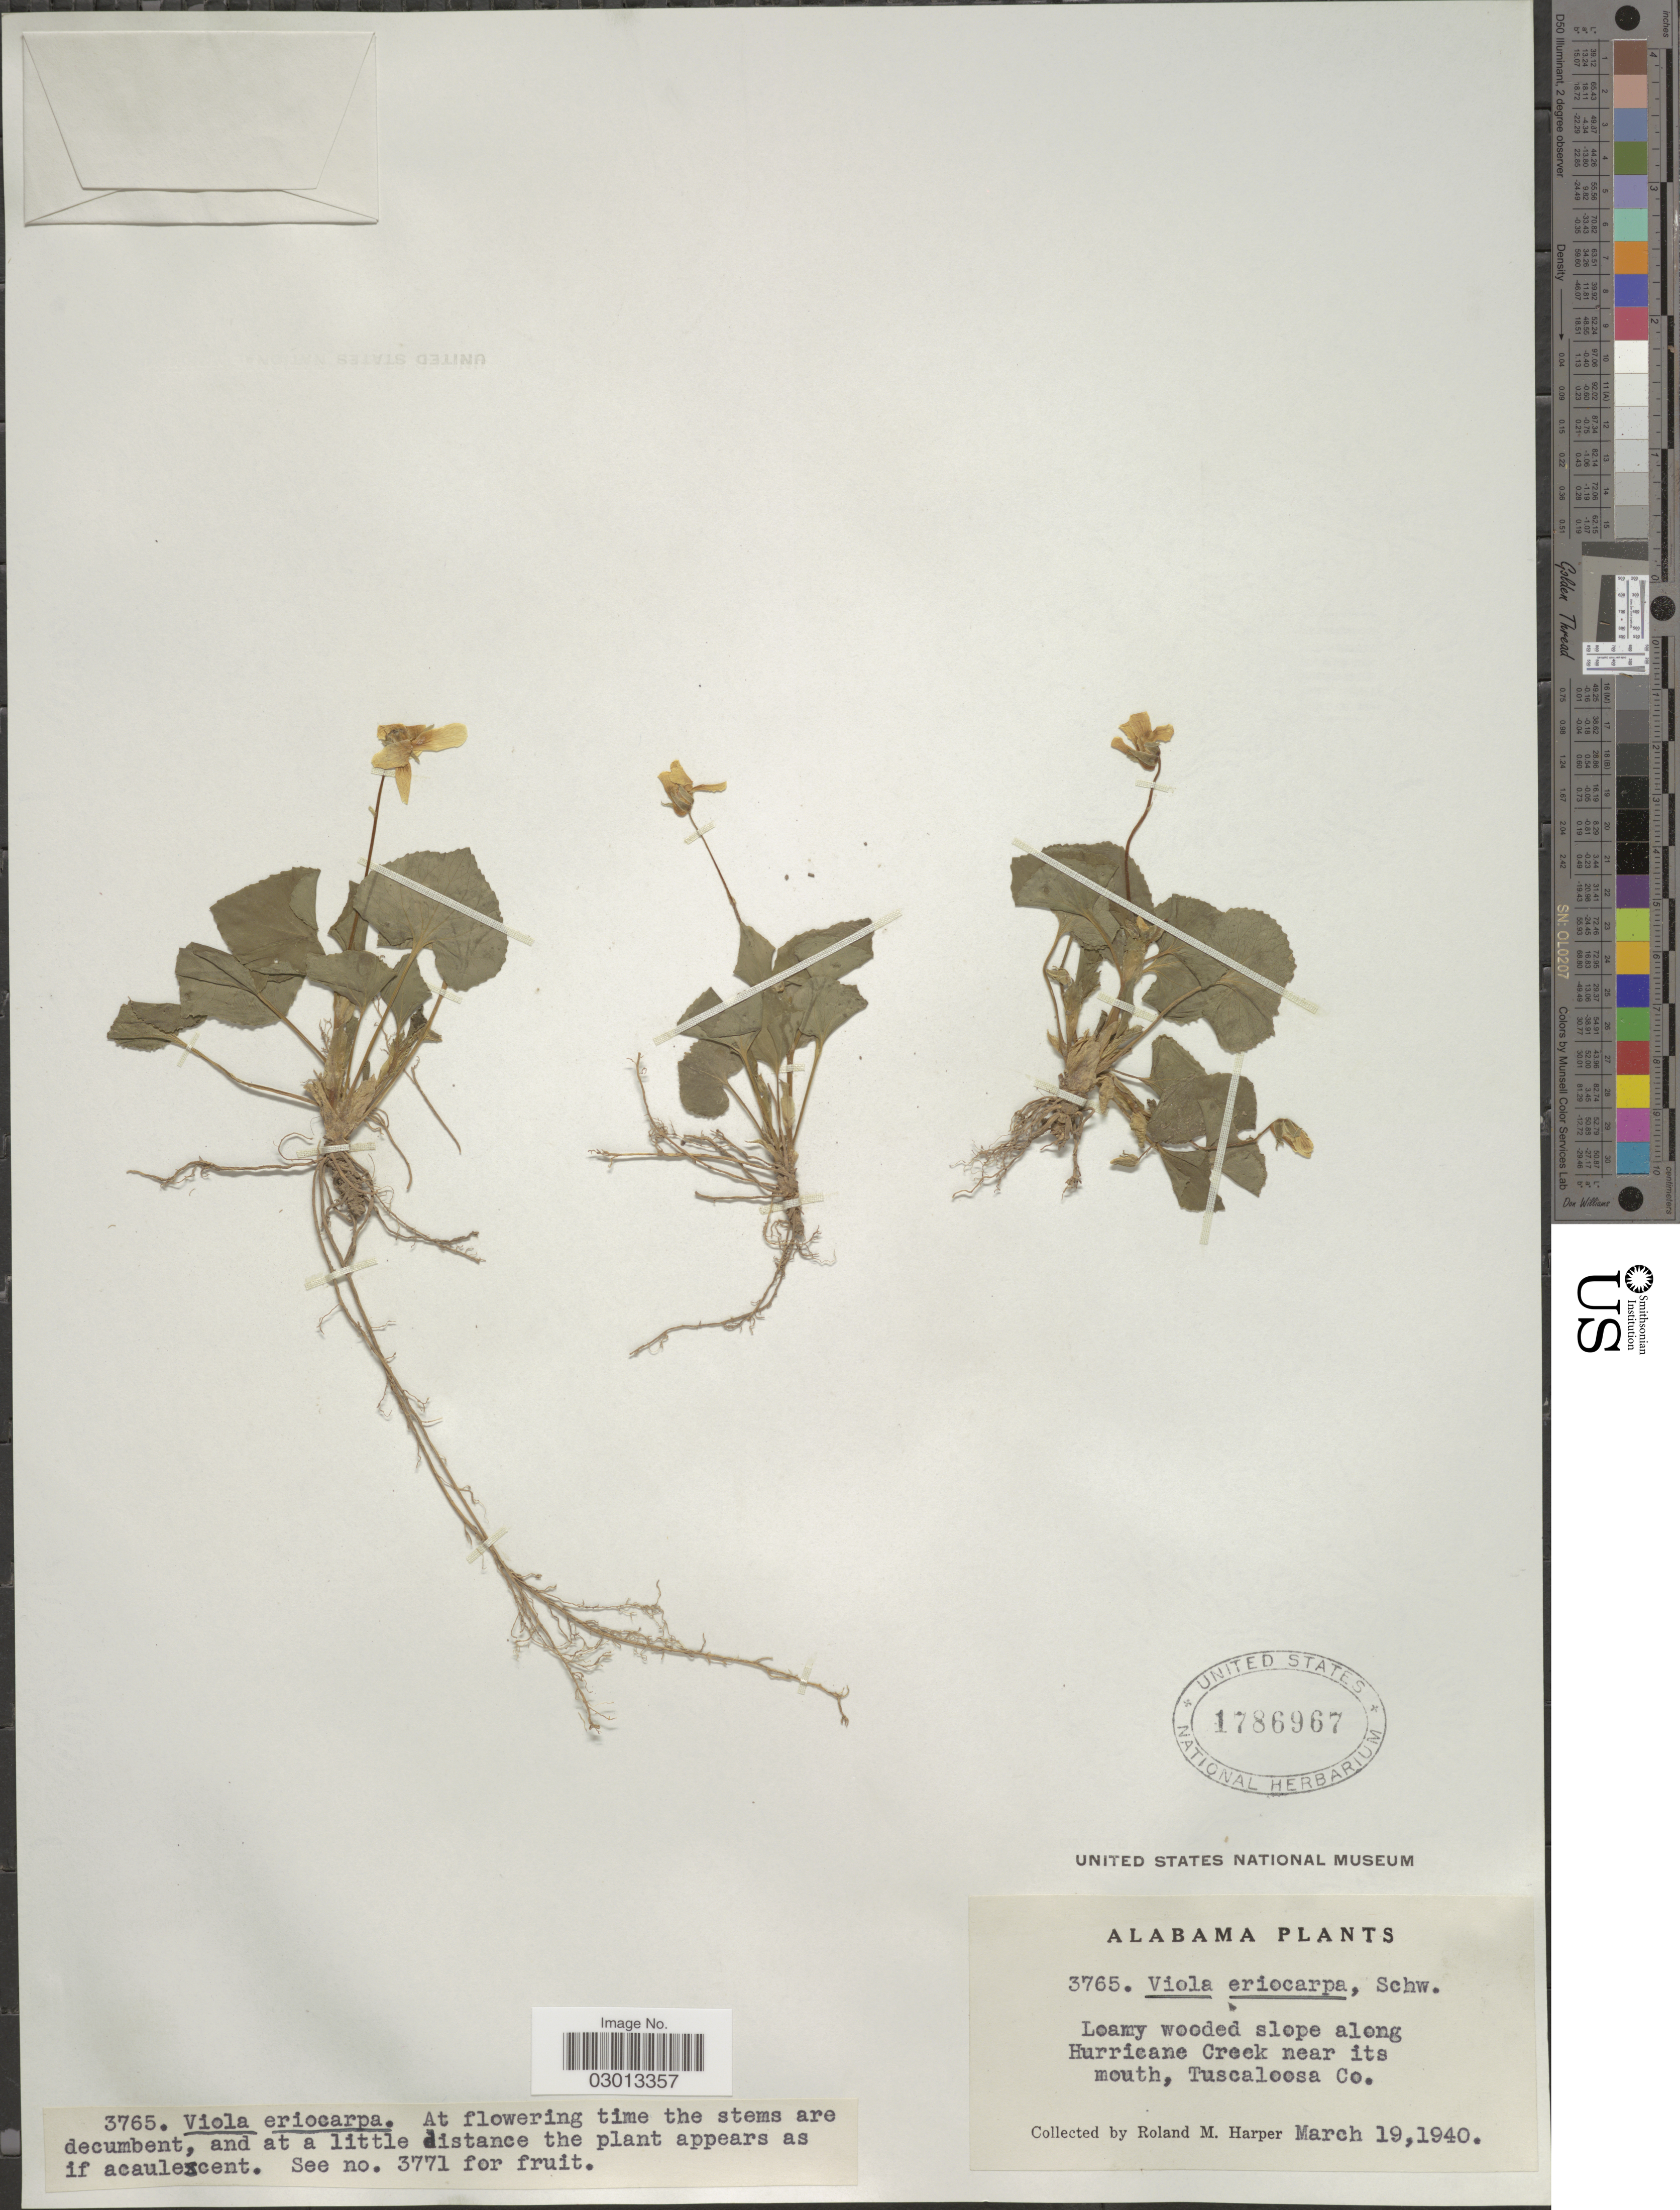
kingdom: Plantae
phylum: Tracheophyta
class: Magnoliopsida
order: Malpighiales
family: Violaceae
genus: Viola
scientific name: Viola pensylvanica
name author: Michx.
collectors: R. M. Harper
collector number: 3765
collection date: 1940-03-19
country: United States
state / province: Alabama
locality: Along Hurricane Creek near its mouth, Tuscaloosa Co.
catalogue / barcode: US 1786967